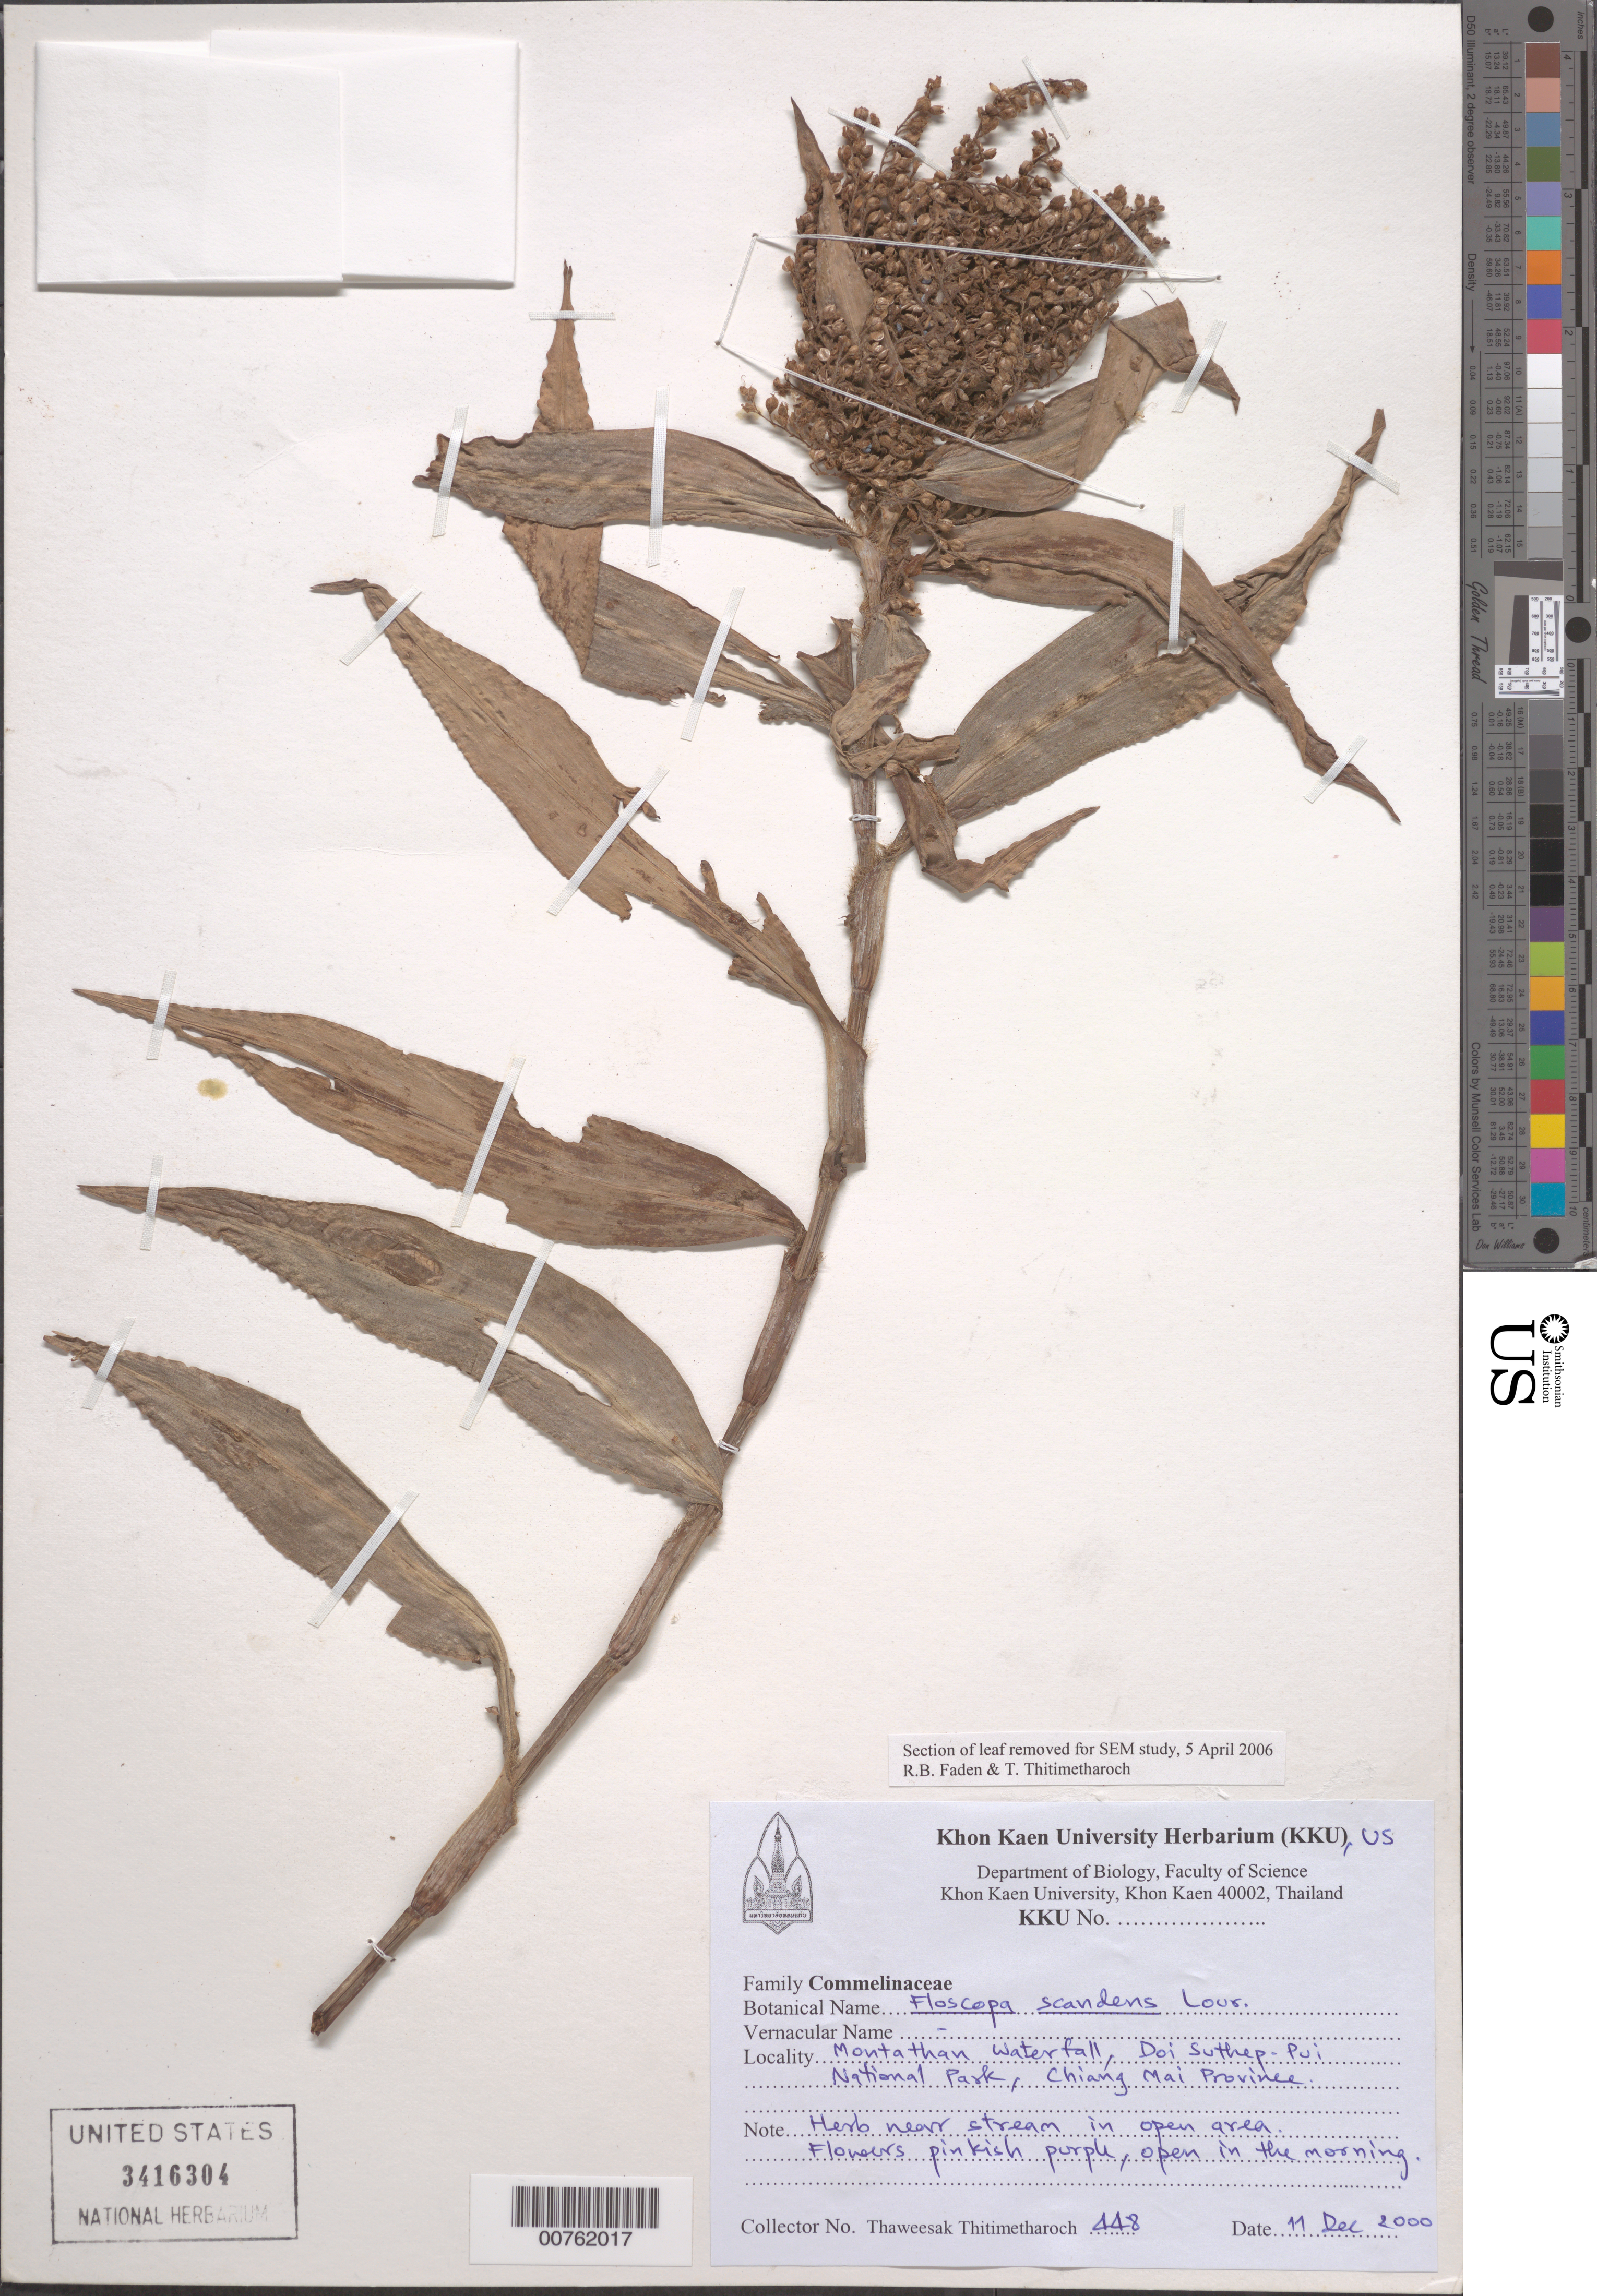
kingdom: Plantae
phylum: Tracheophyta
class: Liliopsida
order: Commelinales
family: Commelinaceae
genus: Floscopa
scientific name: Floscopa scandens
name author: Lour.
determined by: Faden, Robert B., (US), Smithsonian Institution - National Museum of Natural History (UNITED STATES)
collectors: T. Thitimetharoch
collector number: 448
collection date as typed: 11 Dec 2000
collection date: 2000-12-11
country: Thailand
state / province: Chiang Mai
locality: Montathan Waterfall, Doi Suthep-Pui National Park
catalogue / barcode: US 3416304